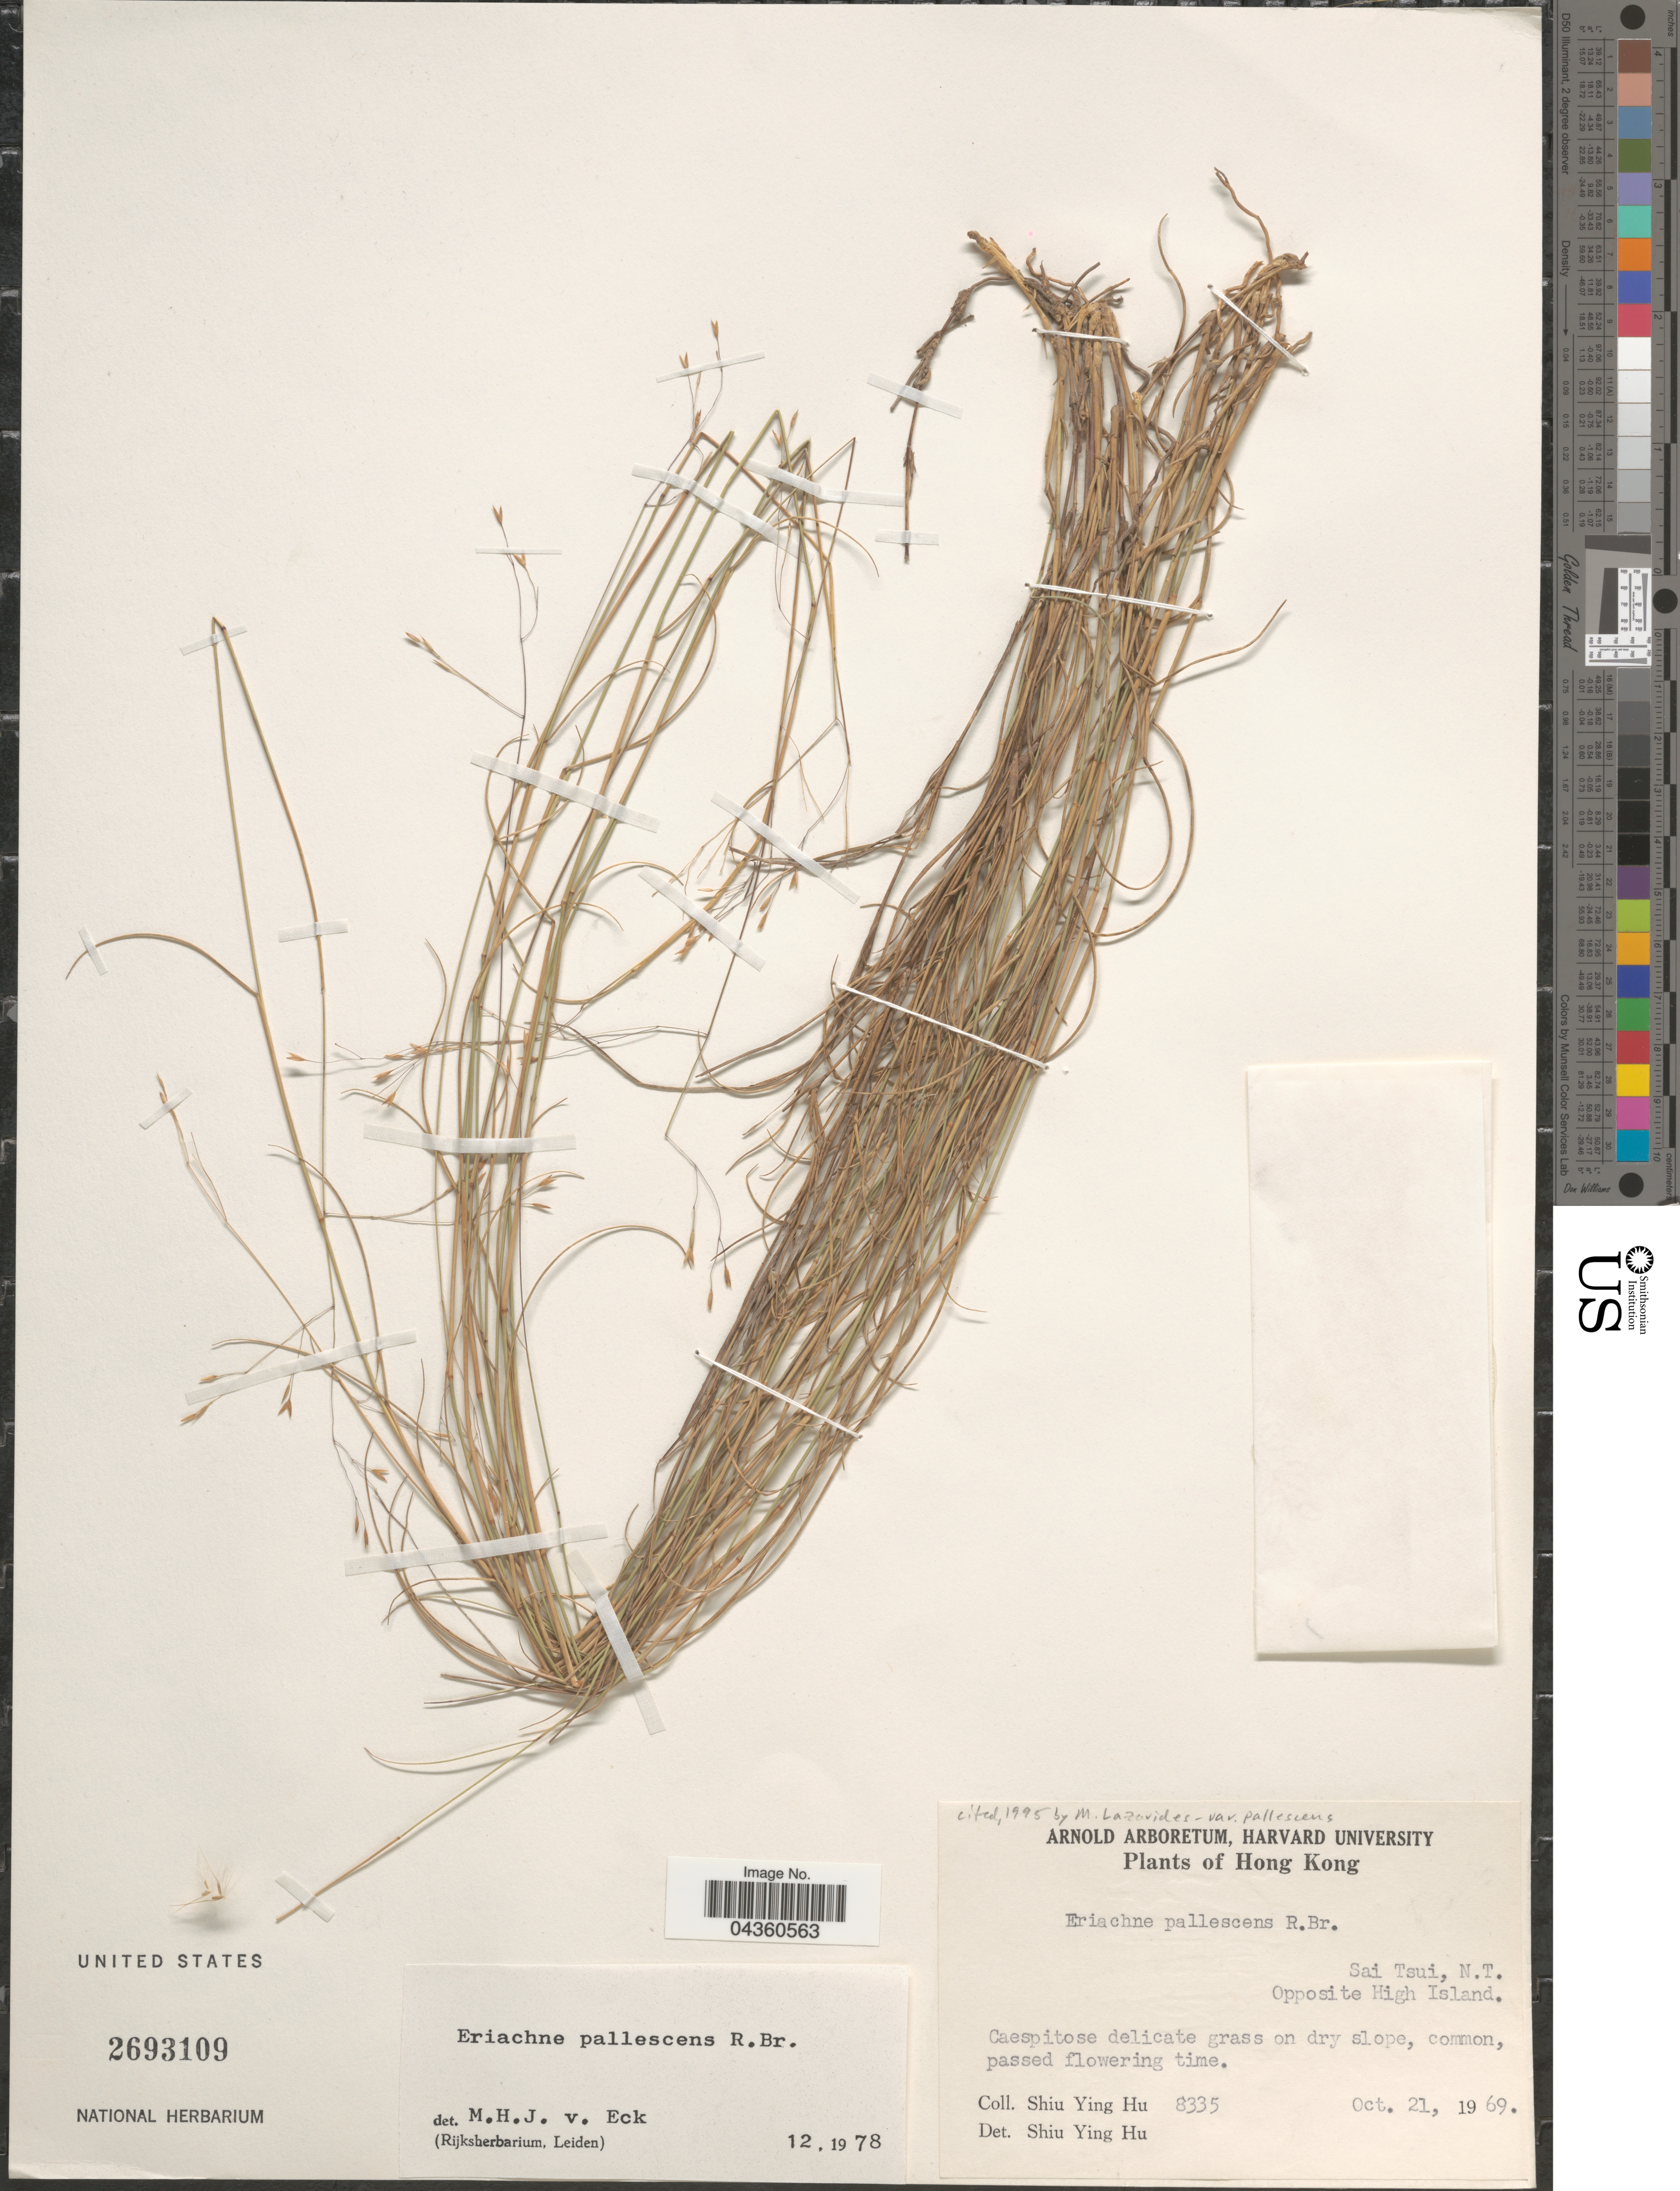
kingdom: Plantae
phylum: Tracheophyta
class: Liliopsida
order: Poales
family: Poaceae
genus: Eriachne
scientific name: Eriachne pallescens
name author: R. Br.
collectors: S. Y. Hu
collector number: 8335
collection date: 1969-10-21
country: China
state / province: Hong Kong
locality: Sai Tsui, N.T. Opposite High Island.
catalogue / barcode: US 2693109